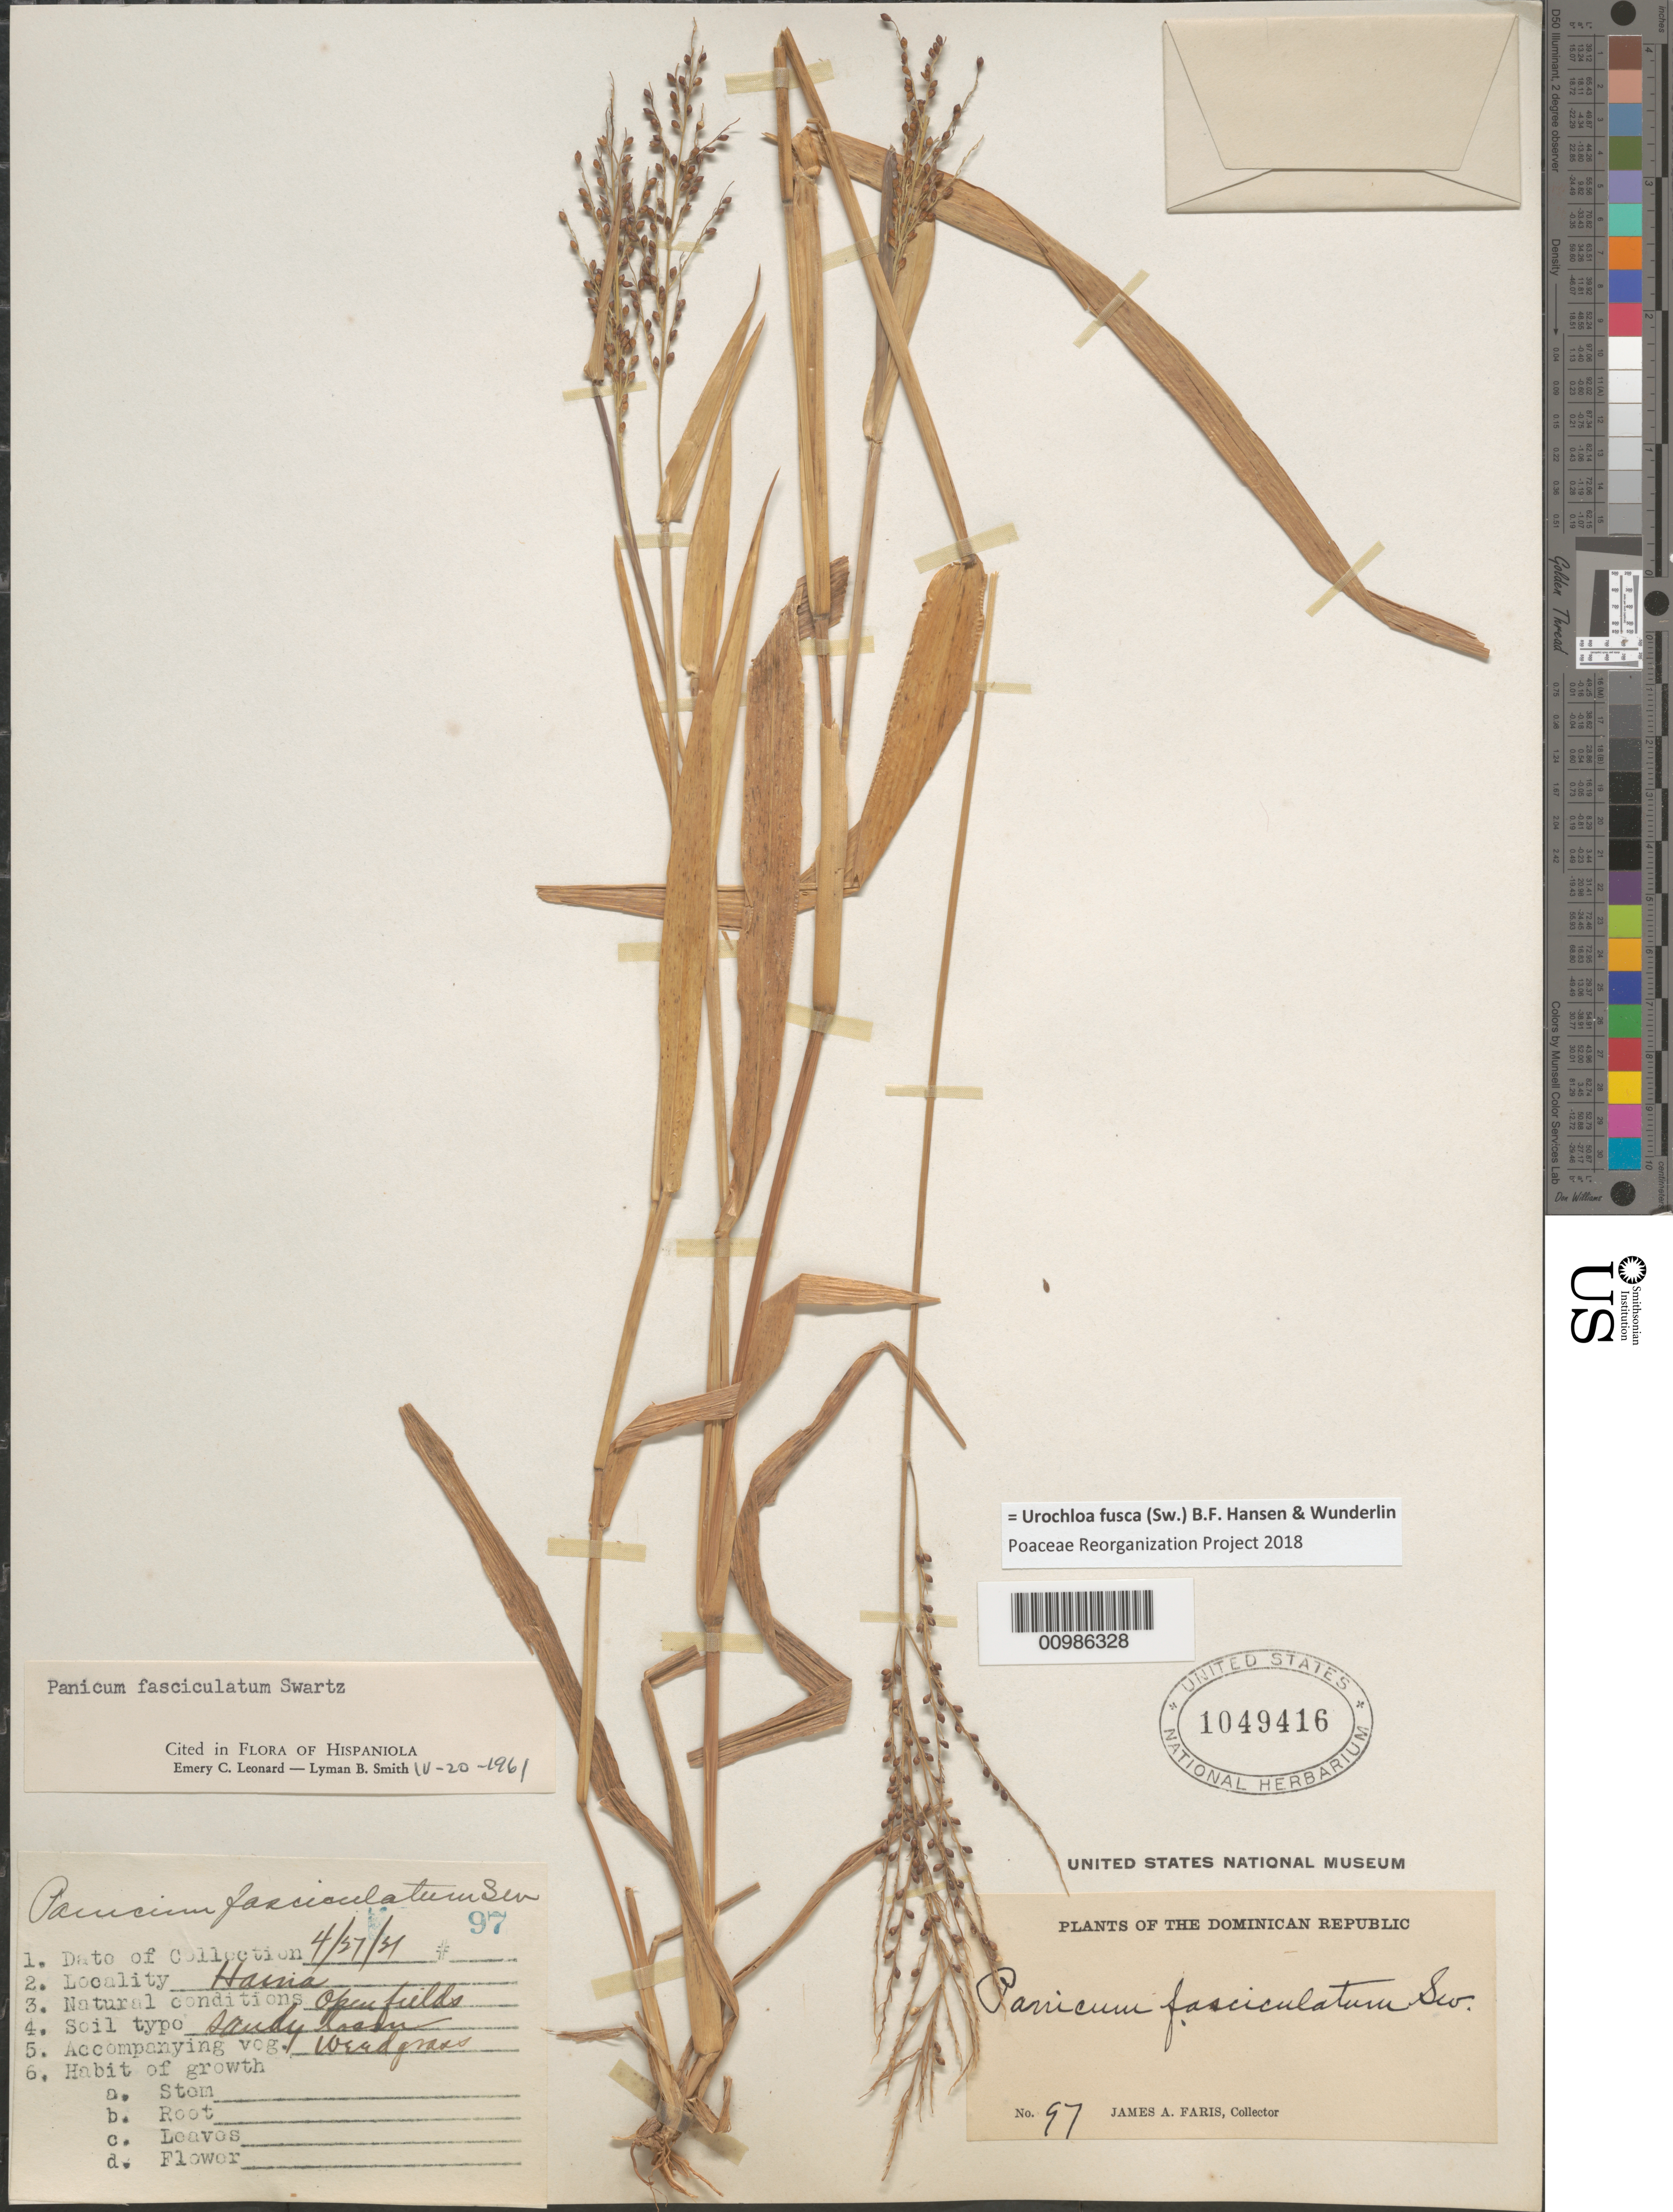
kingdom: Plantae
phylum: Tracheophyta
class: Liliopsida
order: Poales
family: Poaceae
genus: Brachiaria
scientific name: Brachiaria fasciculata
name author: (Sw.) Parodi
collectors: J. Faris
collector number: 97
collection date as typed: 27 Apr 1921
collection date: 1921-04-27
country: Dominican Republic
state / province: San Cristóbal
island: Hispaniola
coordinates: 0 N, 0 E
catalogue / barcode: US 1049416